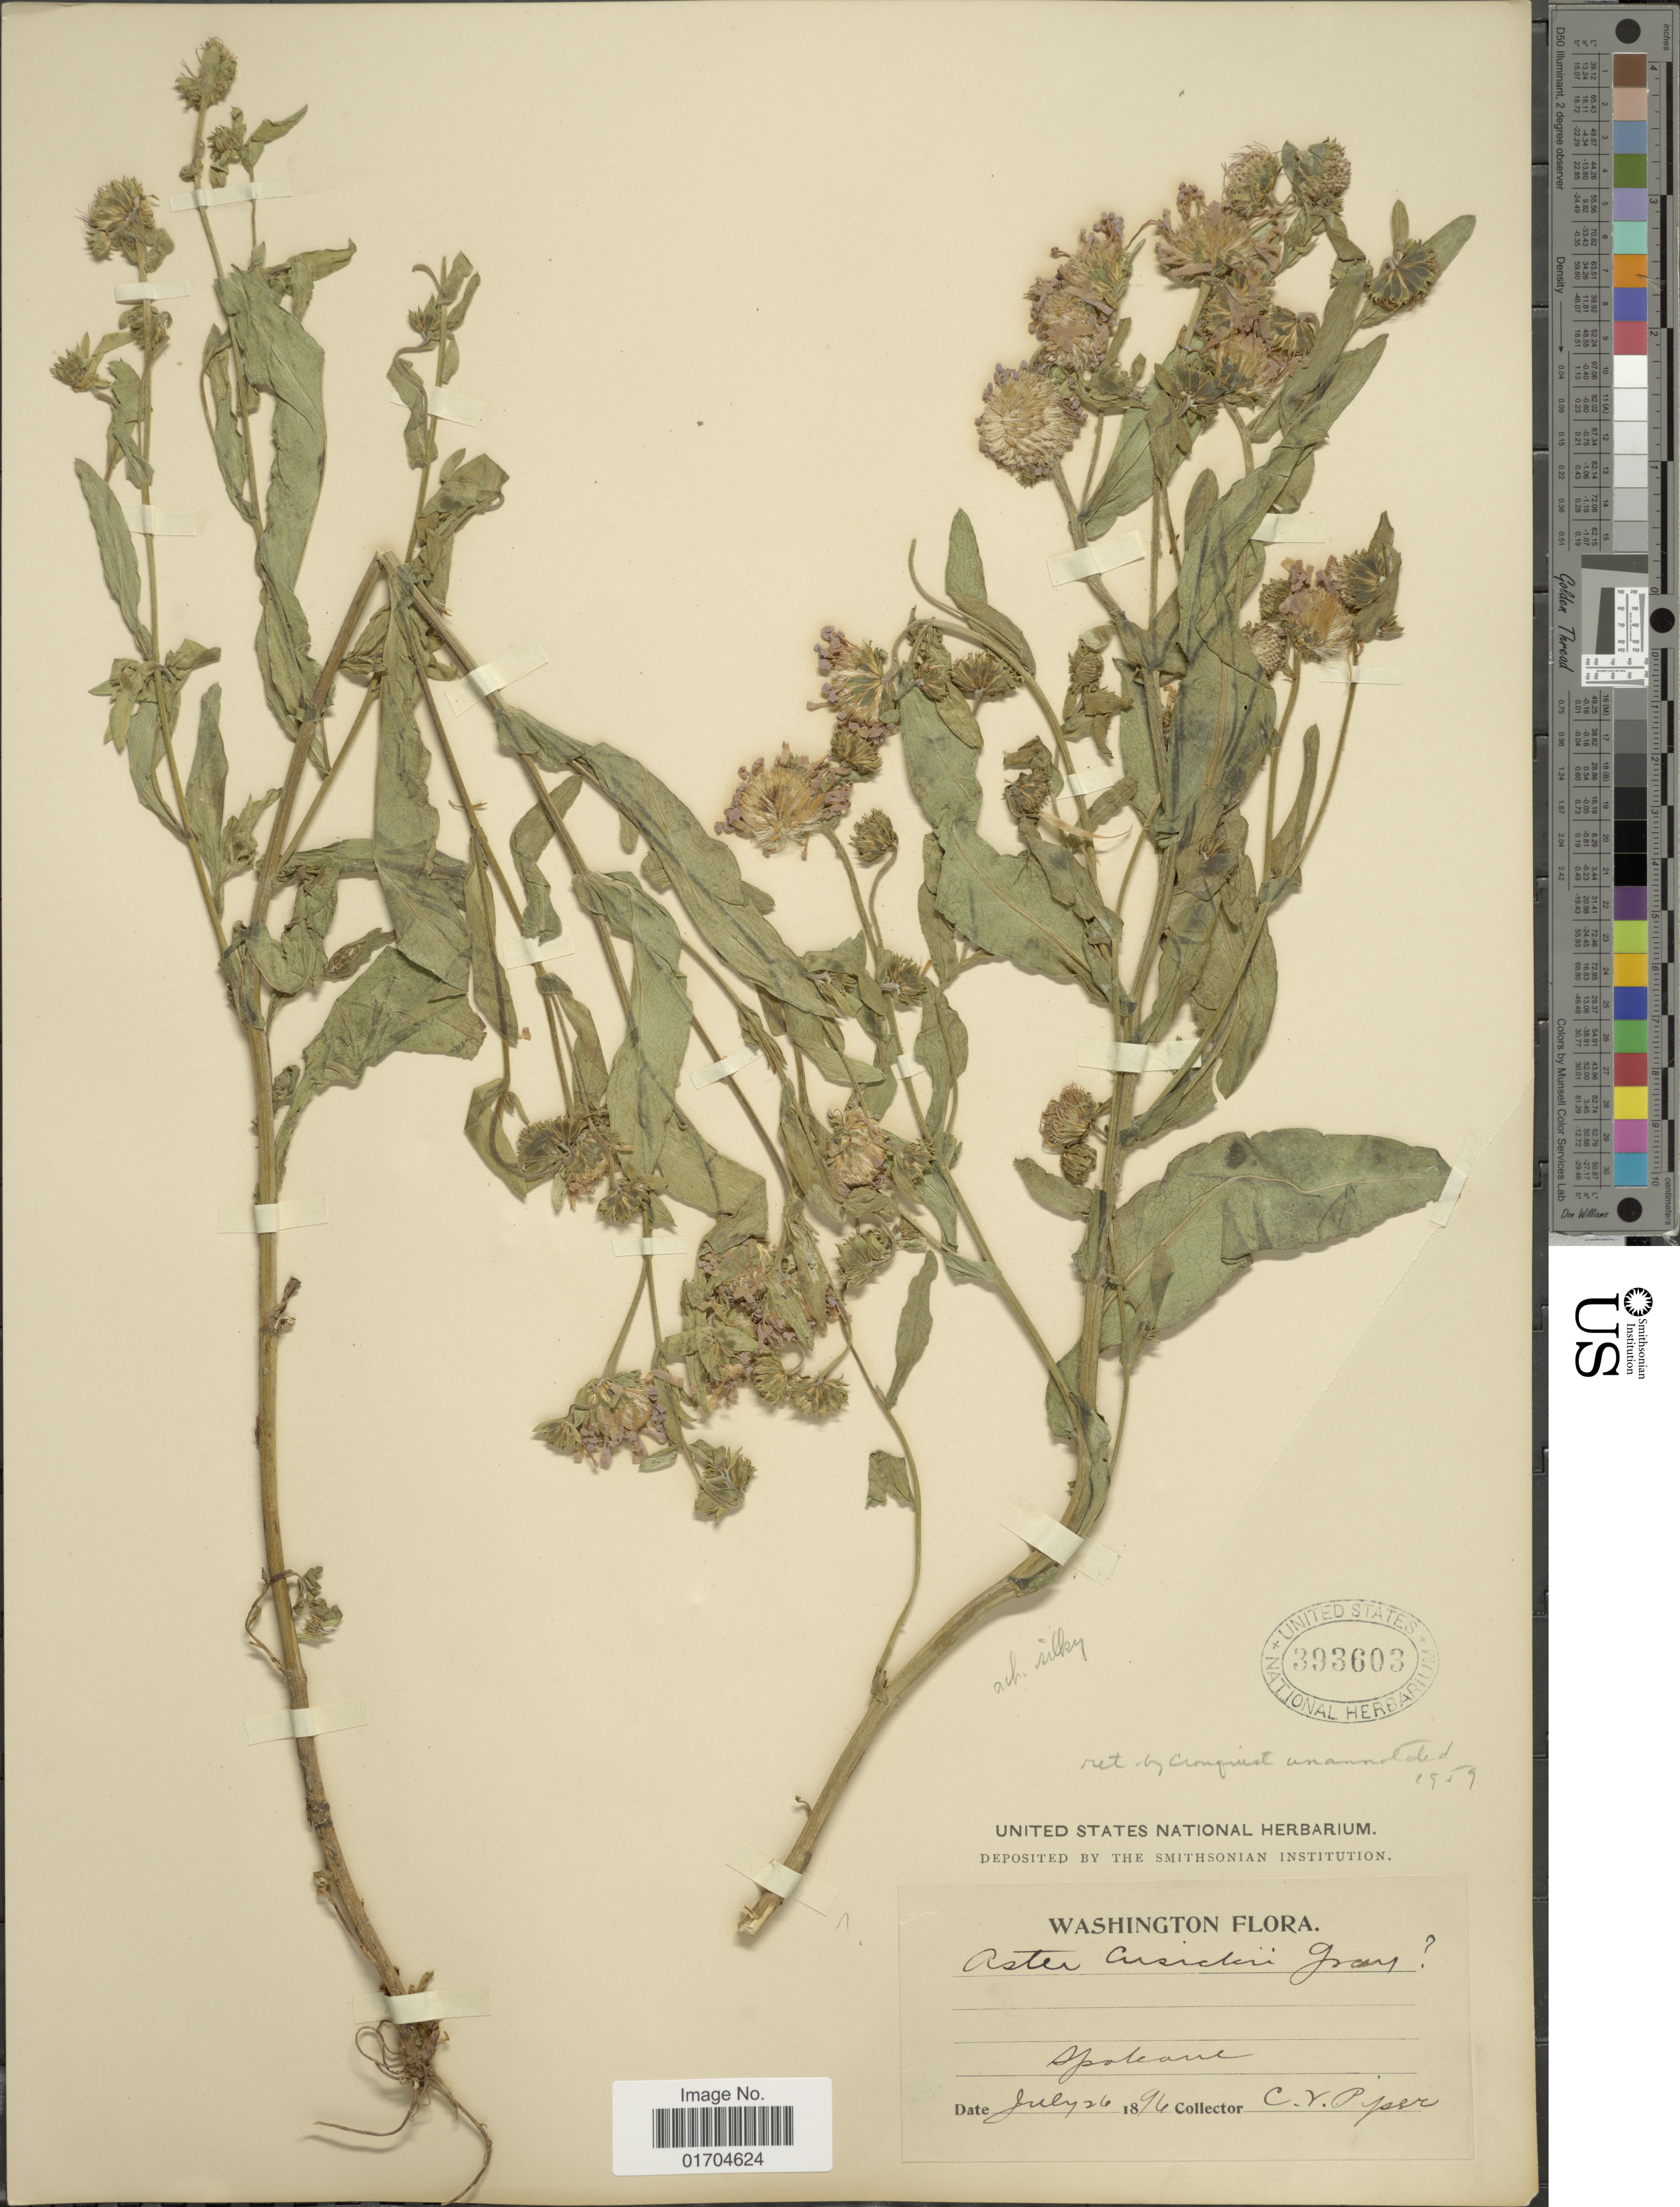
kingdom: Plantae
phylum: Tracheophyta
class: Magnoliopsida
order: Asterales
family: Asteraceae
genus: Symphyotrichum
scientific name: Symphyotrichum sp.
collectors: C. V. Piper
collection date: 1896-07-26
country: United States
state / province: Washington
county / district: Spokane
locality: Spokane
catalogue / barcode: US 393603